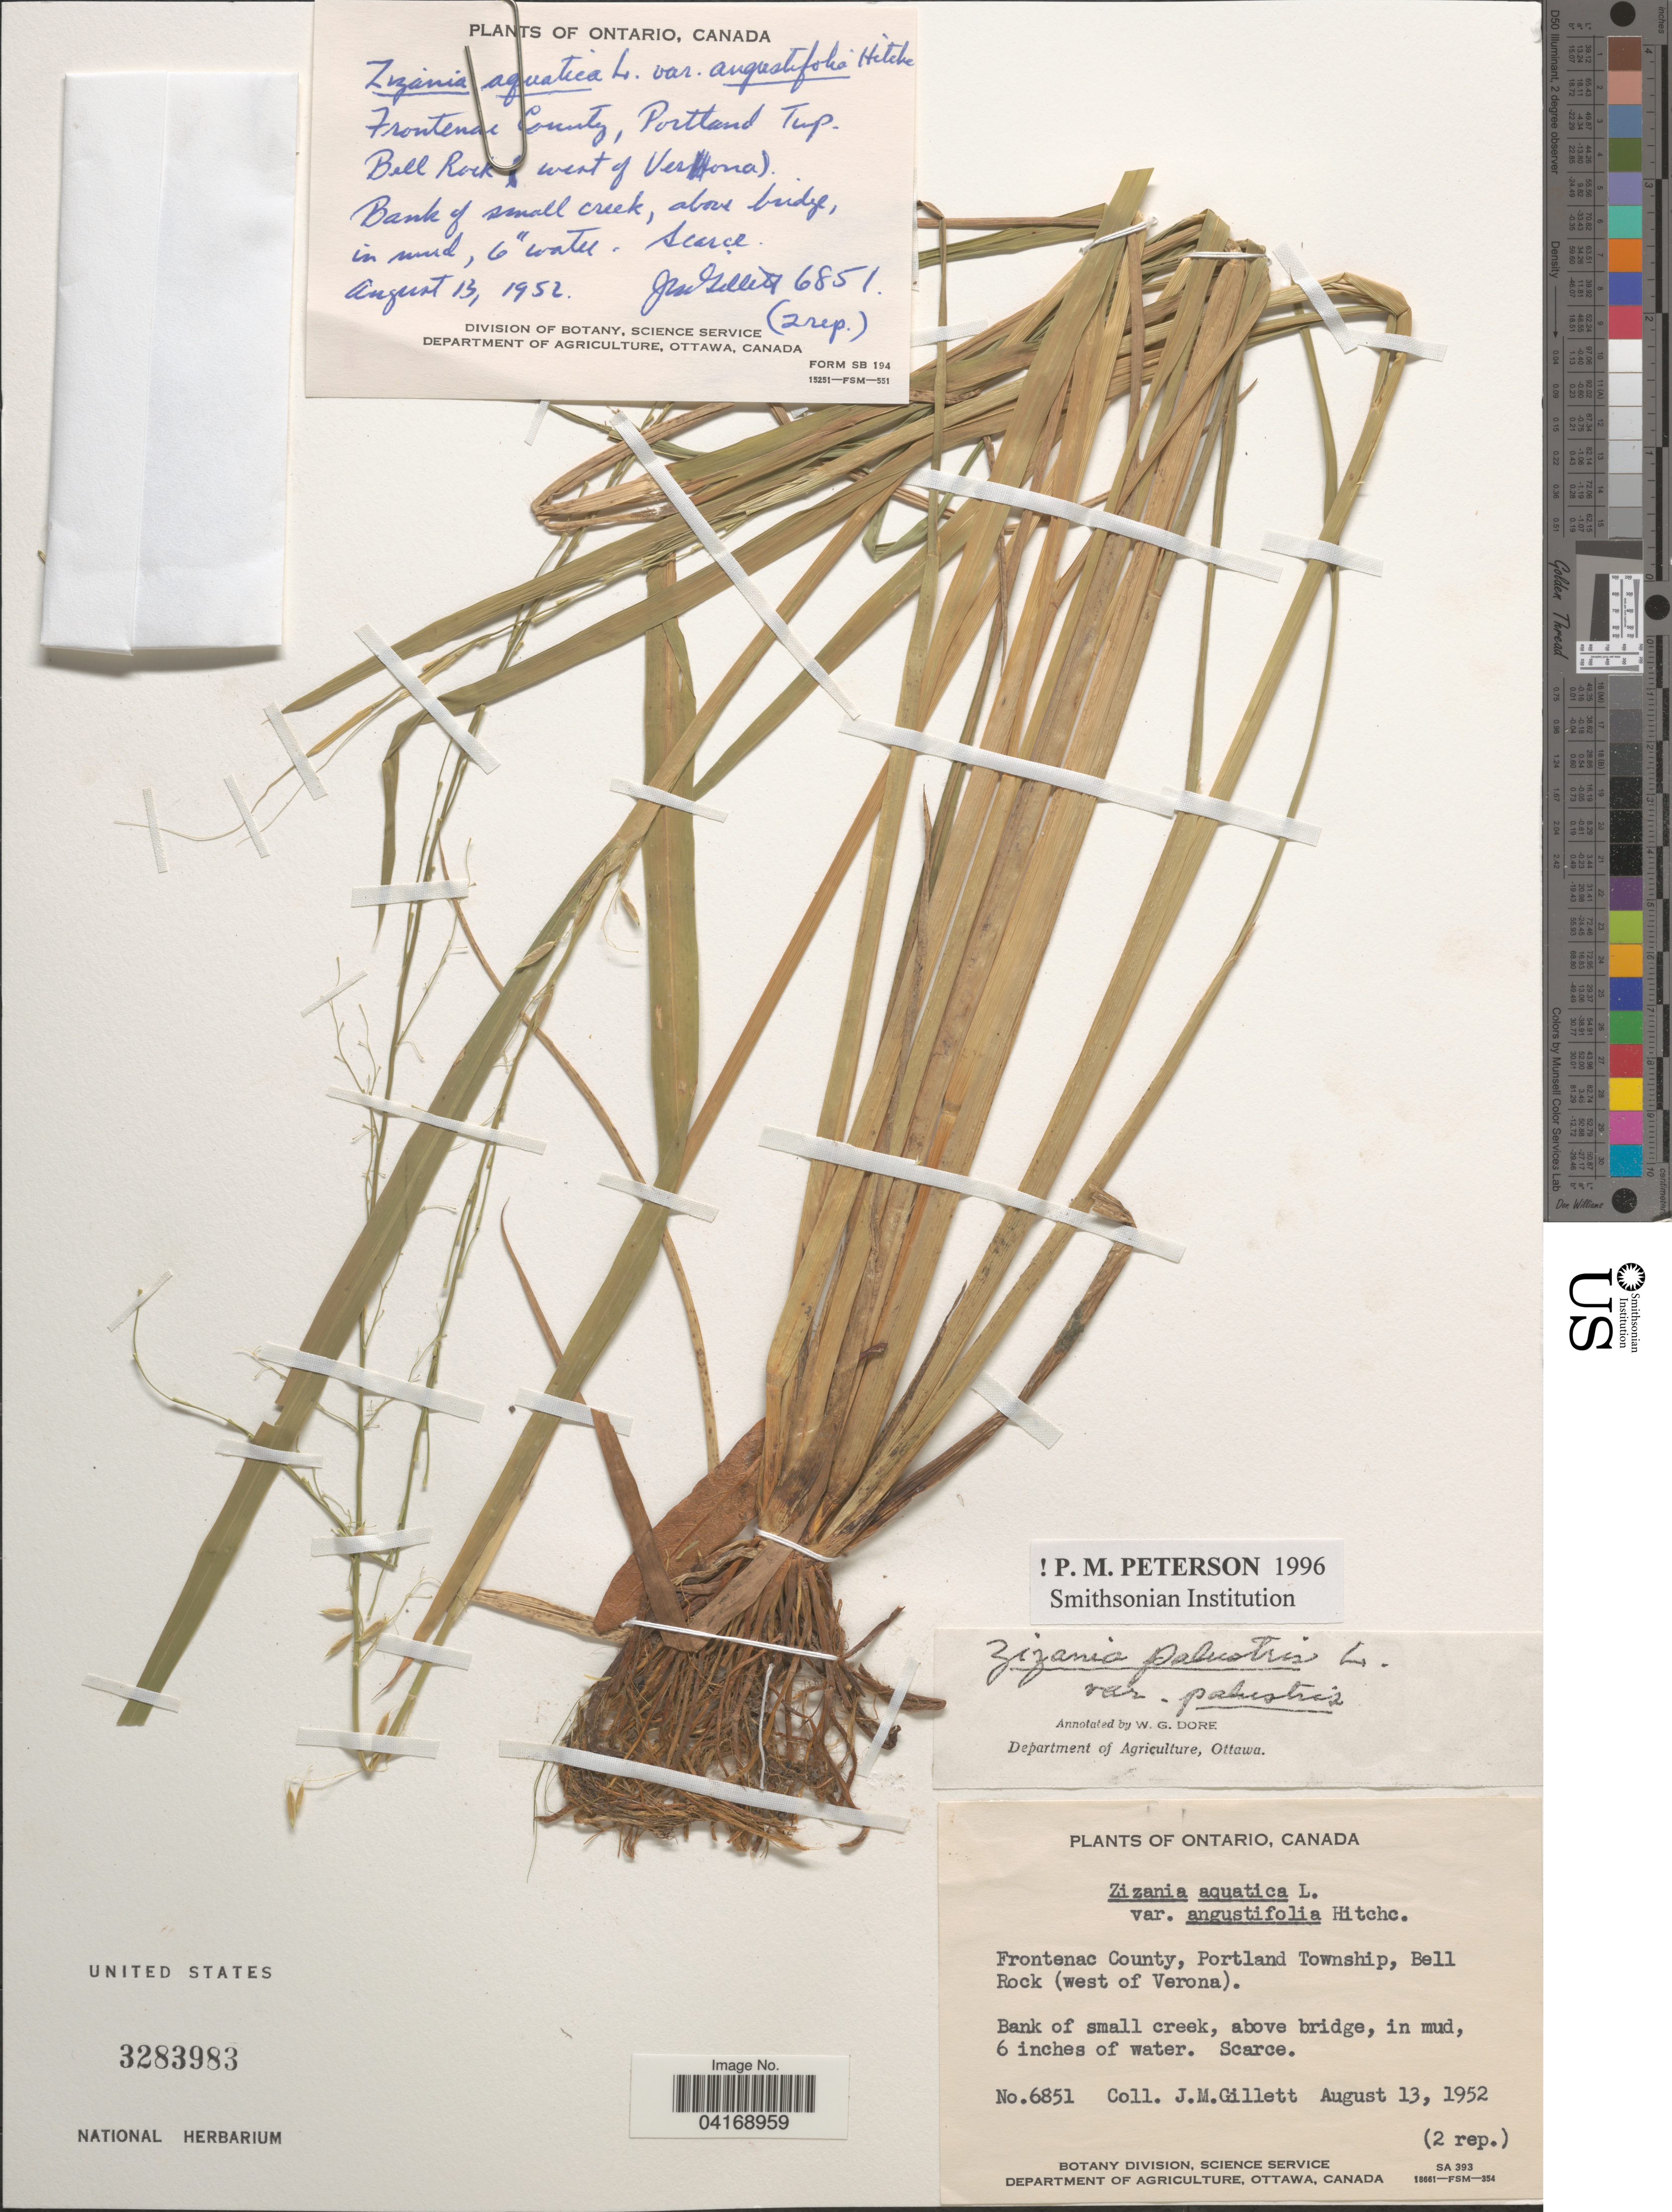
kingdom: Plantae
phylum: Tracheophyta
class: Liliopsida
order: Poales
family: Poaceae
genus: Zizania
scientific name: Zizania palustris var. palustris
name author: L.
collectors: J. M. Gillet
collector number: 6851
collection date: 1952-08-13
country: Canada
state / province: Ontario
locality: Frontenac County, Portland Township, Bell Rock (west of Verona).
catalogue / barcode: US 3283983